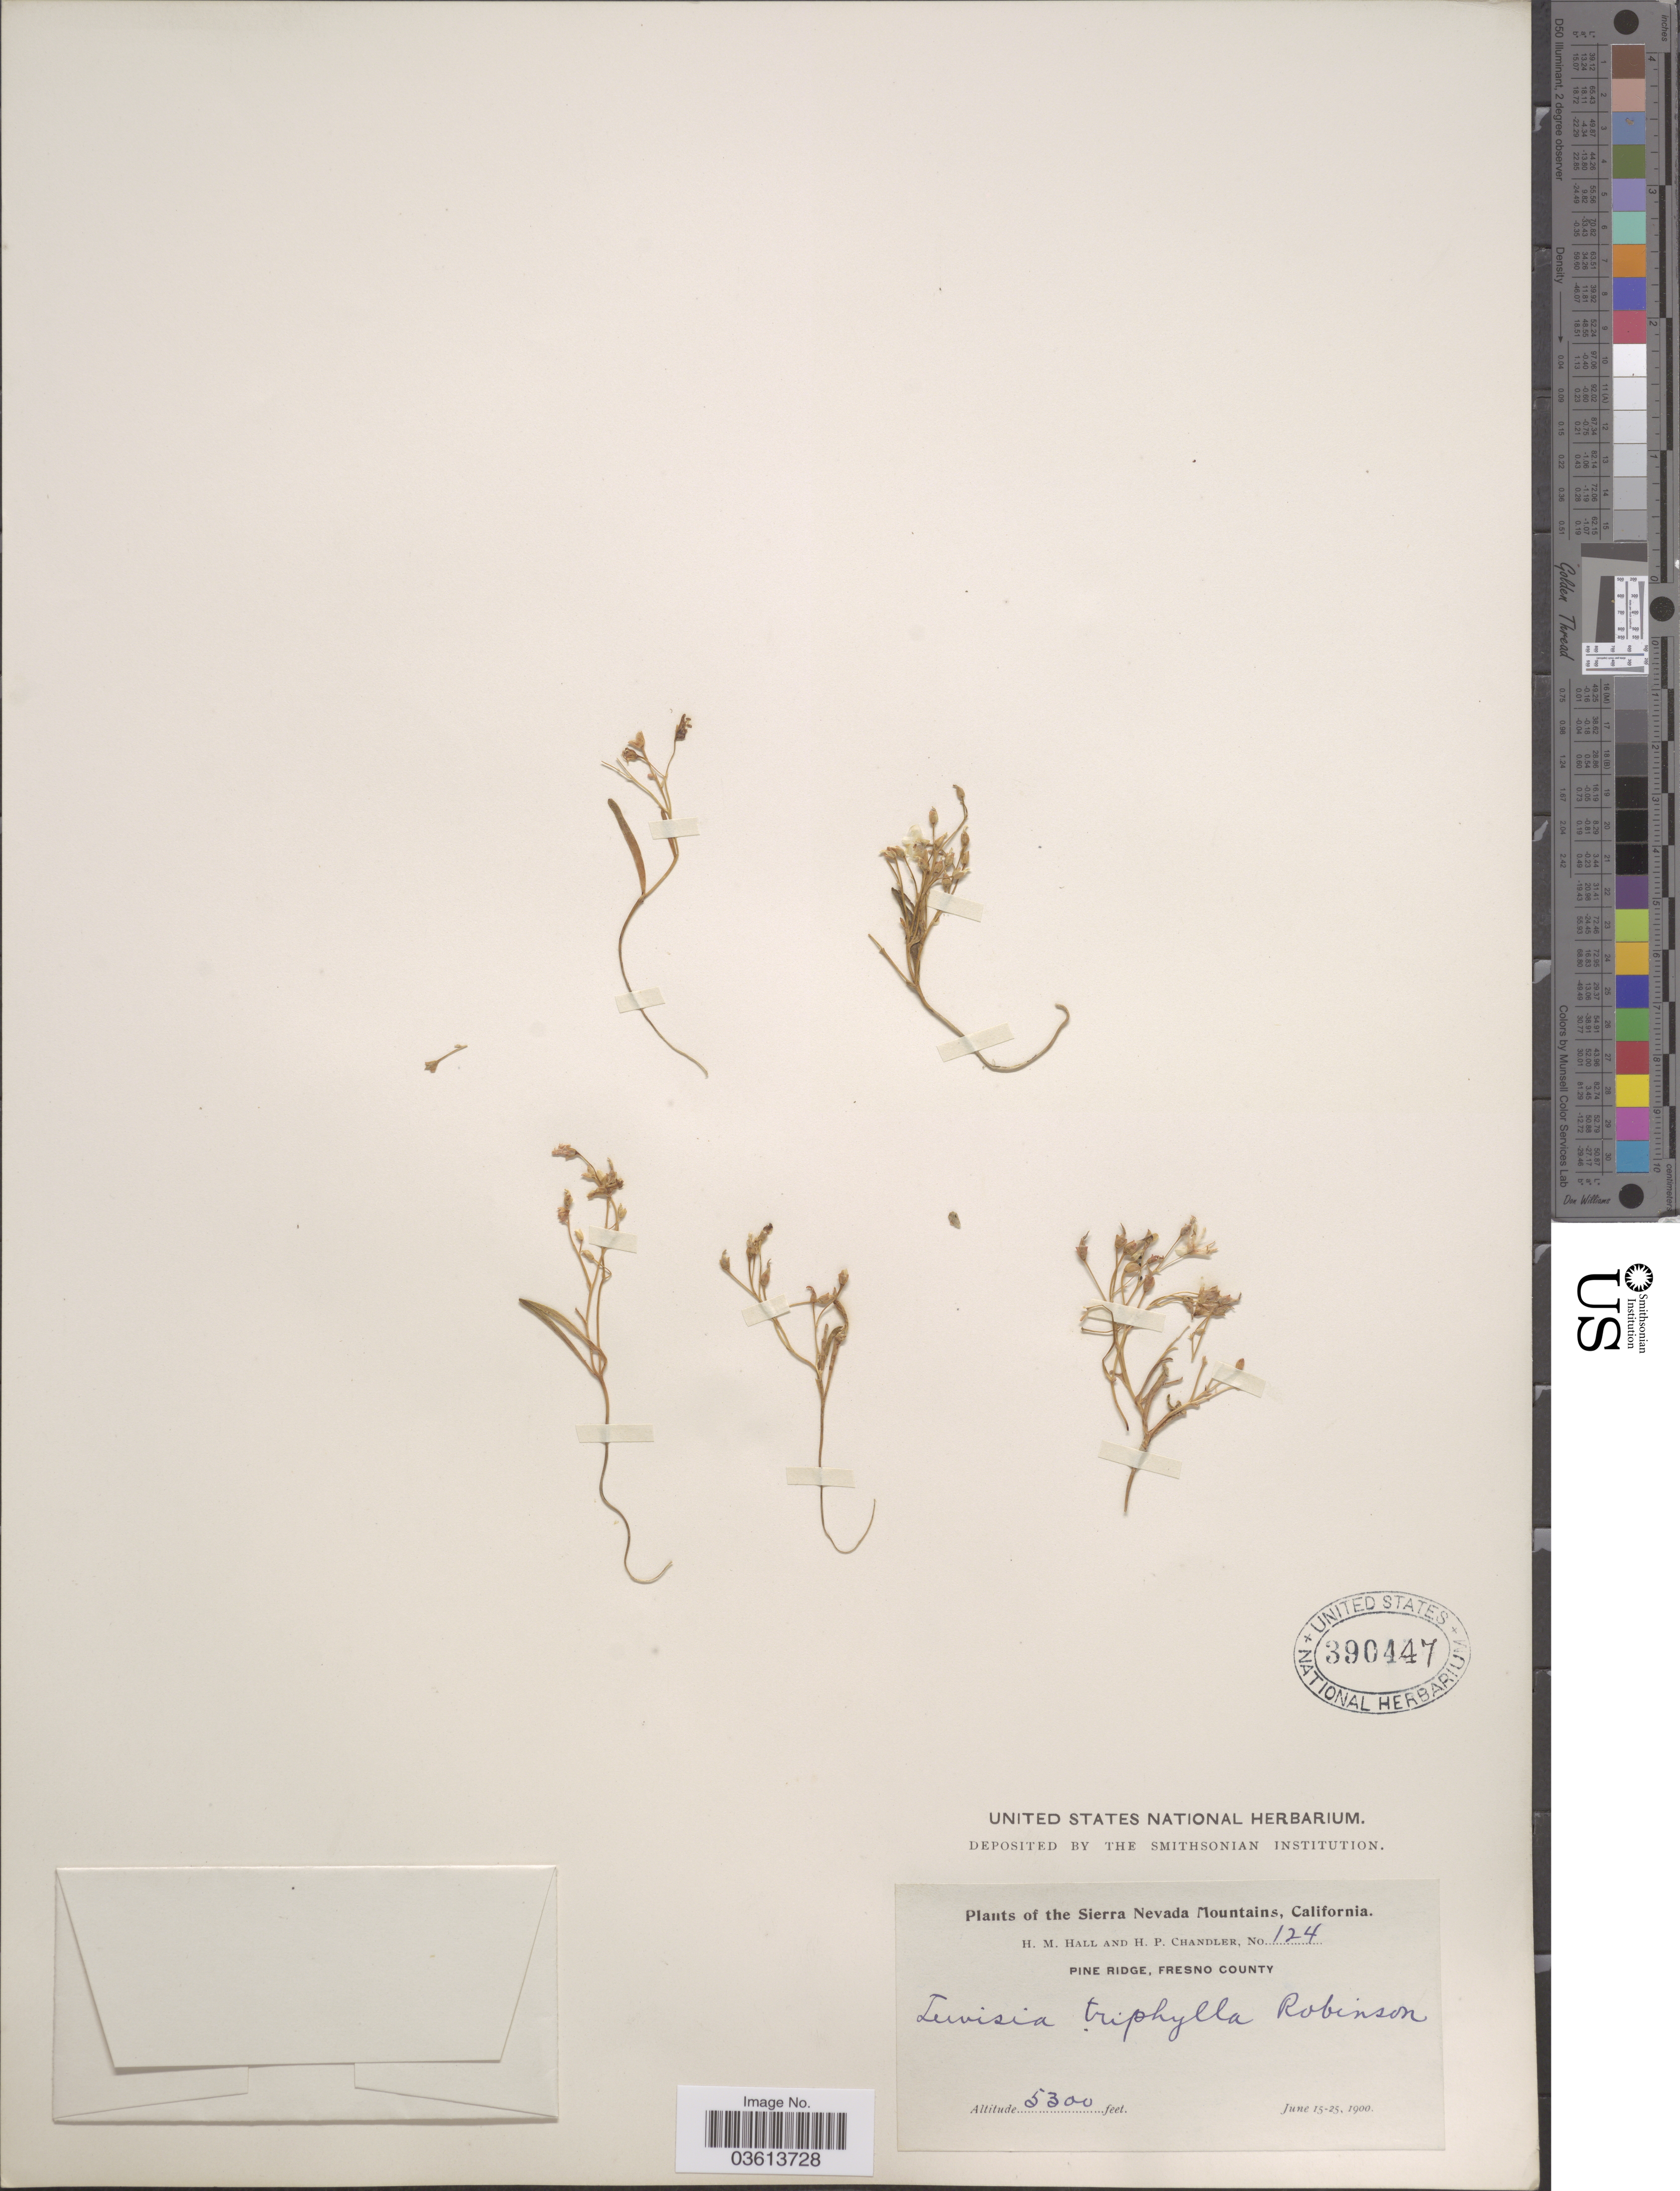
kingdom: Plantae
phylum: Tracheophyta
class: Magnoliopsida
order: Caryophyllales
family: Montiaceae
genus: Erocallis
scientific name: Erocallis triphylla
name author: (S. Watson) Rydb.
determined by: Strong, Mark T., (BOT), Smithsonian Institution - National Museum of Natural History (UNITED STATES)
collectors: H. M. Hall & H. Chandler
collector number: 124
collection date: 1900-06-15/1900-06-25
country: United States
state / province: California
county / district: Fresno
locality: Sierra Nevada Mountains. Pine Ridge, Fresno County.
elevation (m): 1615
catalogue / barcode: US 390447